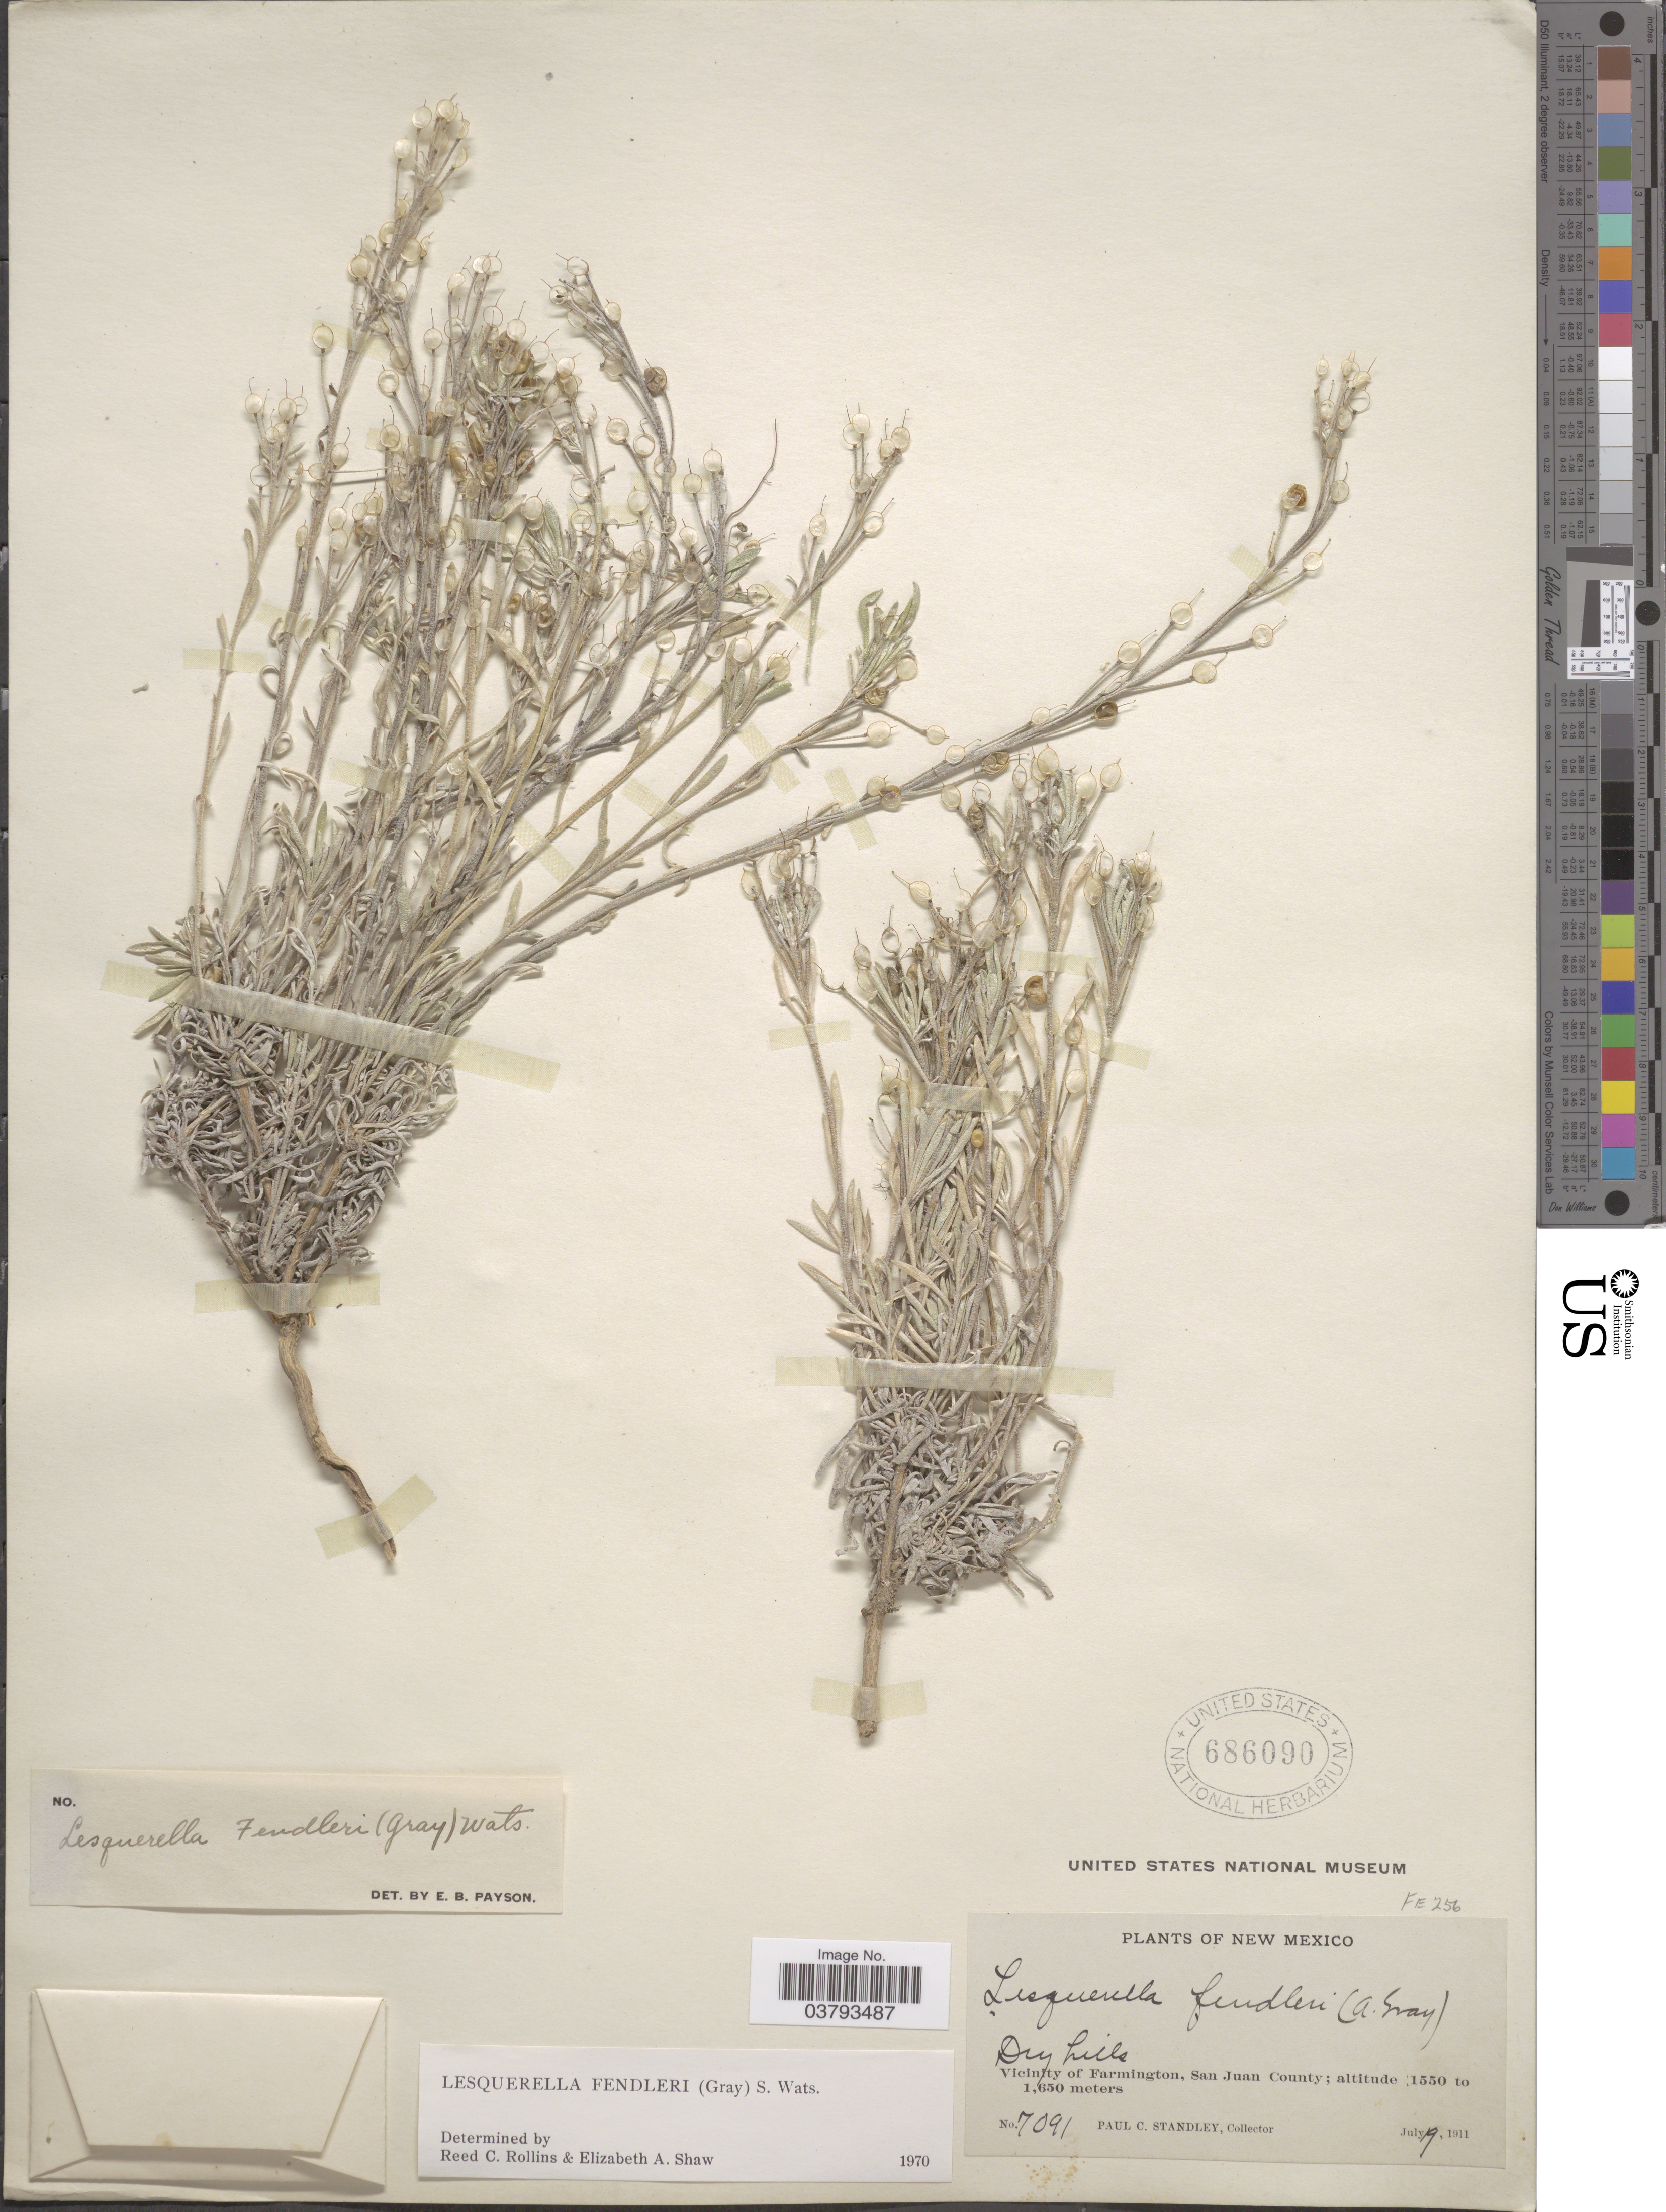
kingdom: Plantae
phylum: Tracheophyta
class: Magnoliopsida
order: Brassicales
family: Brassicaceae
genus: Lesquerella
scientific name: Lesquerella fendleri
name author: (A. Gray) S. Watson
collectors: P. C. Standley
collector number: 7091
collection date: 1911-07-19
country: United States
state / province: New Mexico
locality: Dry Hills. Vicinity of Farmington, San Juan County.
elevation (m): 1550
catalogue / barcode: US 686090